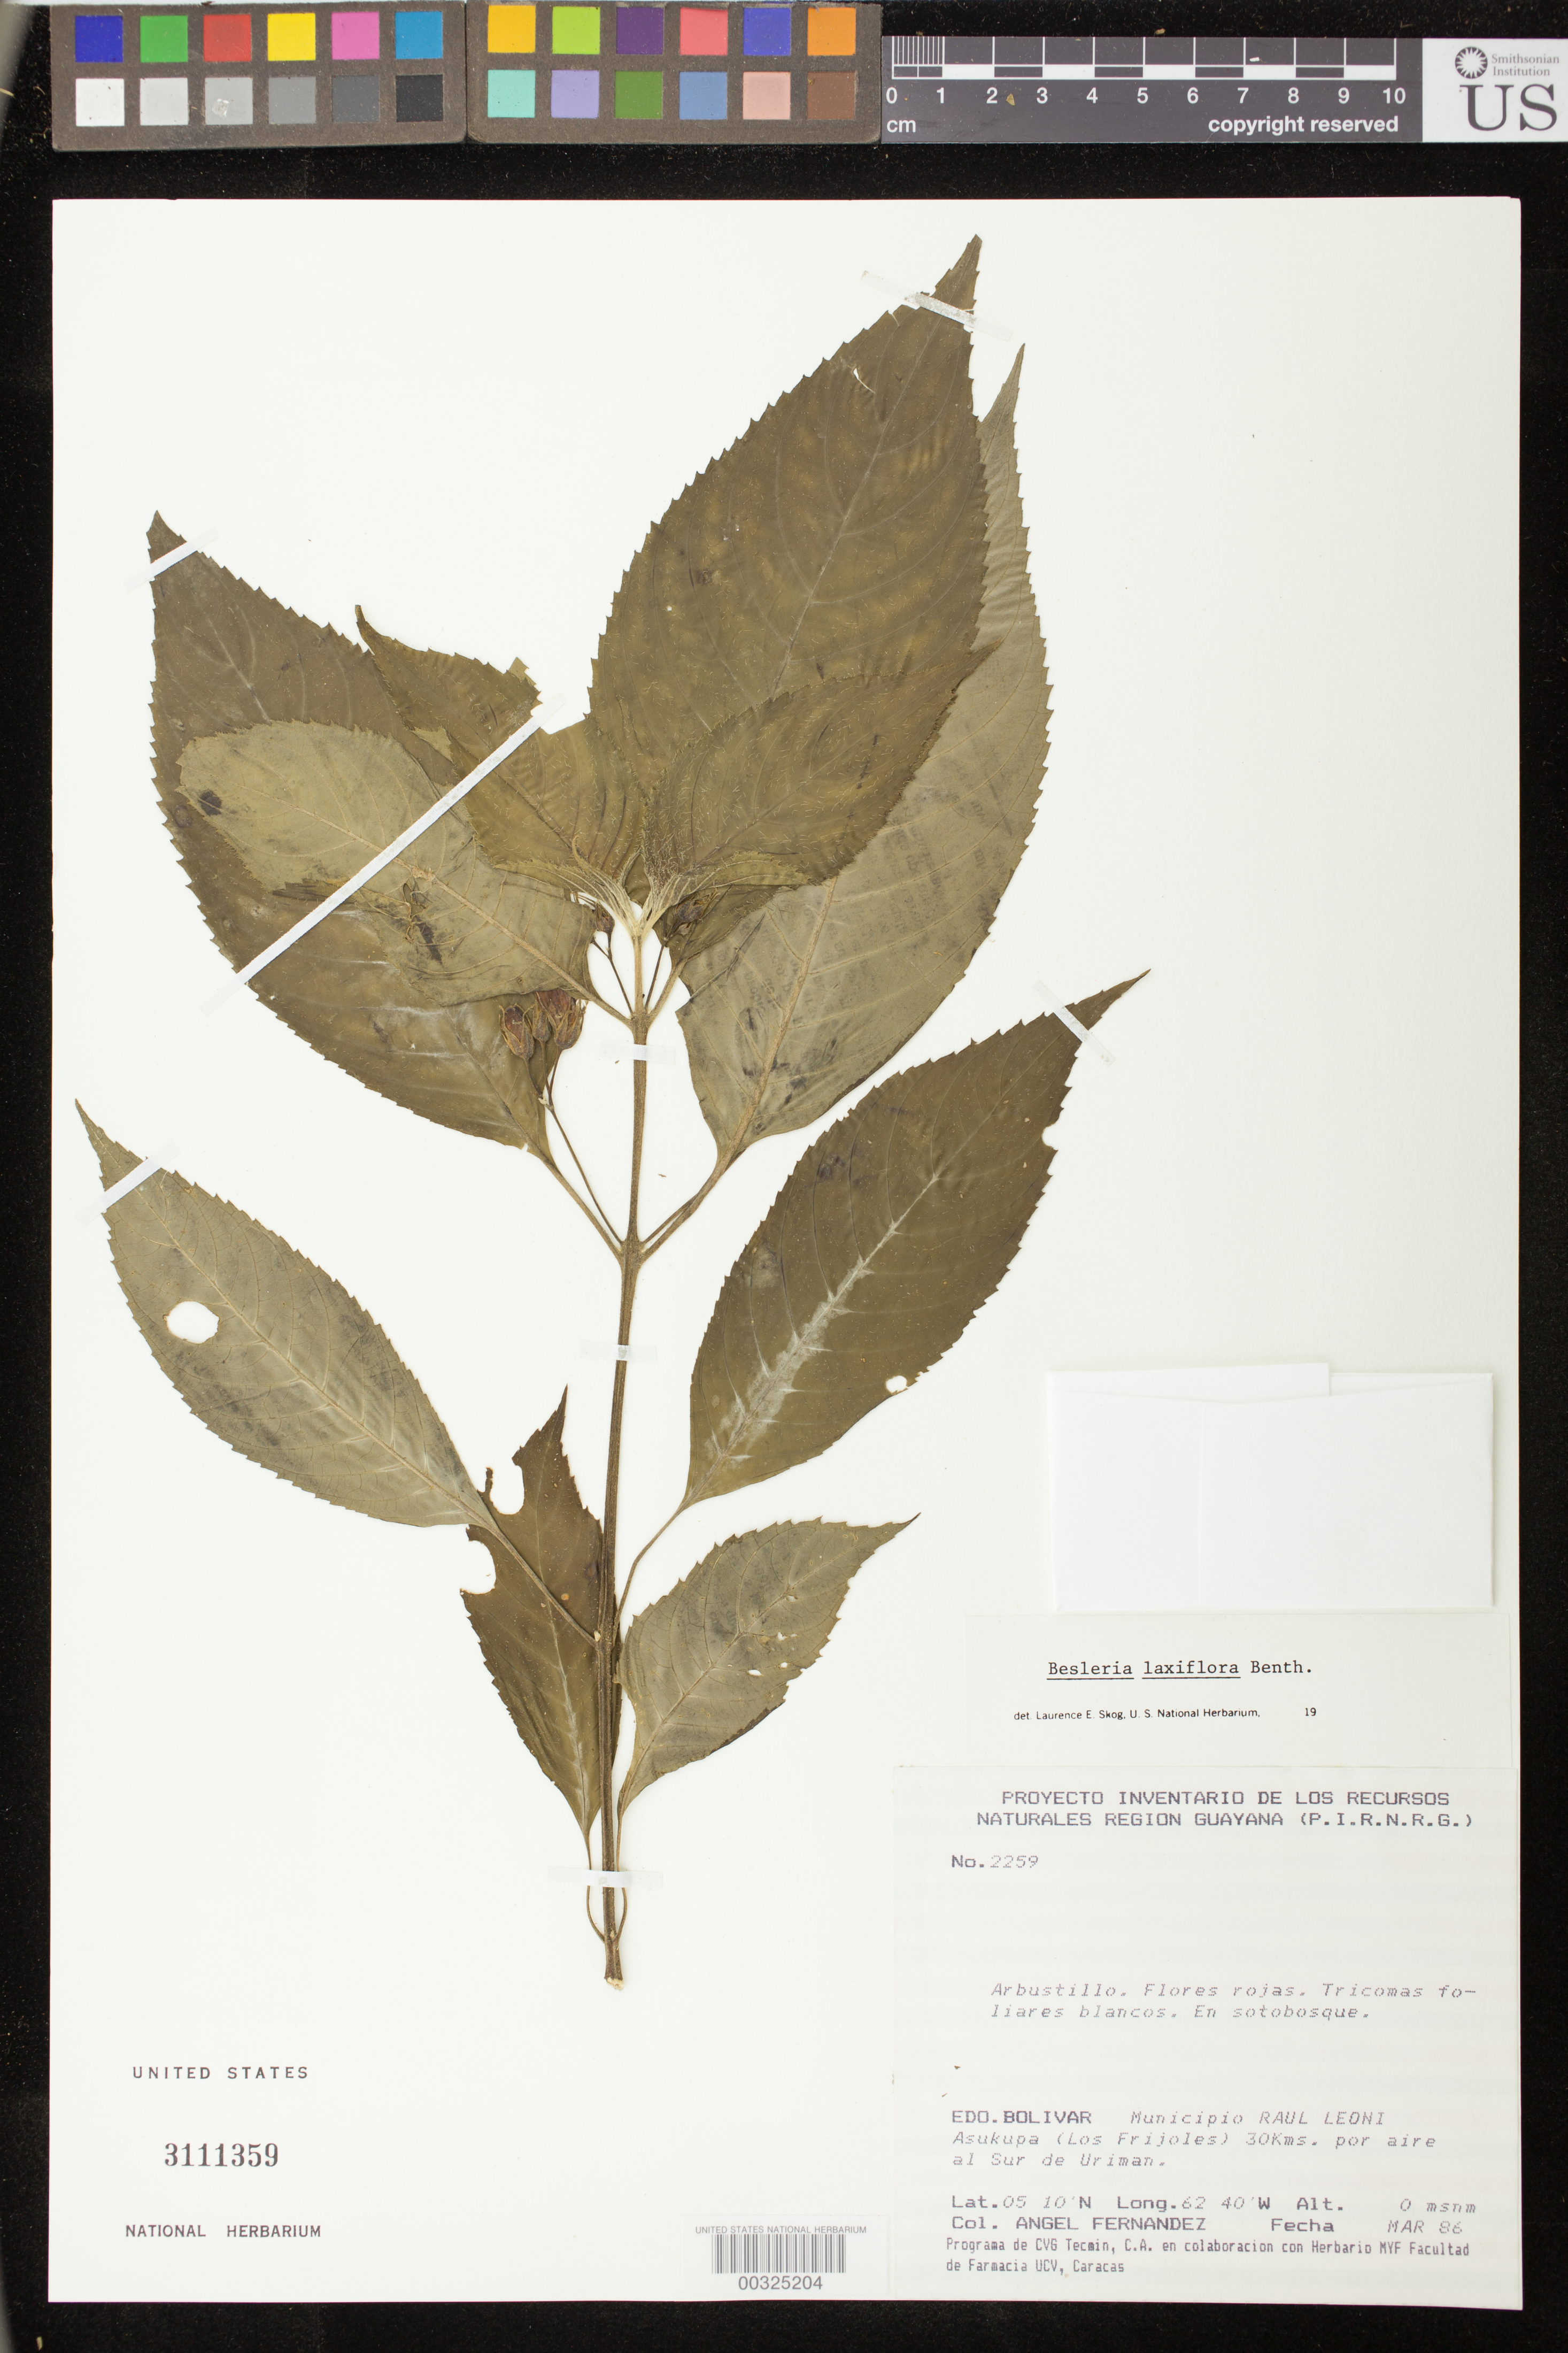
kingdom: Plantae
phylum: Tracheophyta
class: Magnoliopsida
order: Lamiales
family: Gesneriaceae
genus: Besleria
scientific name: Besleria laxiflora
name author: Benth.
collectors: A. Fernández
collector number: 2259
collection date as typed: Mar 1986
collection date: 1986-03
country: Venezuela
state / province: Bolívar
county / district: Angostura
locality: Mun. of Raúl Leoni [=Angostura], Asukupa (Los Frijoles) 30 km by air S of Uriman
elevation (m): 0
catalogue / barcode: US 3111359